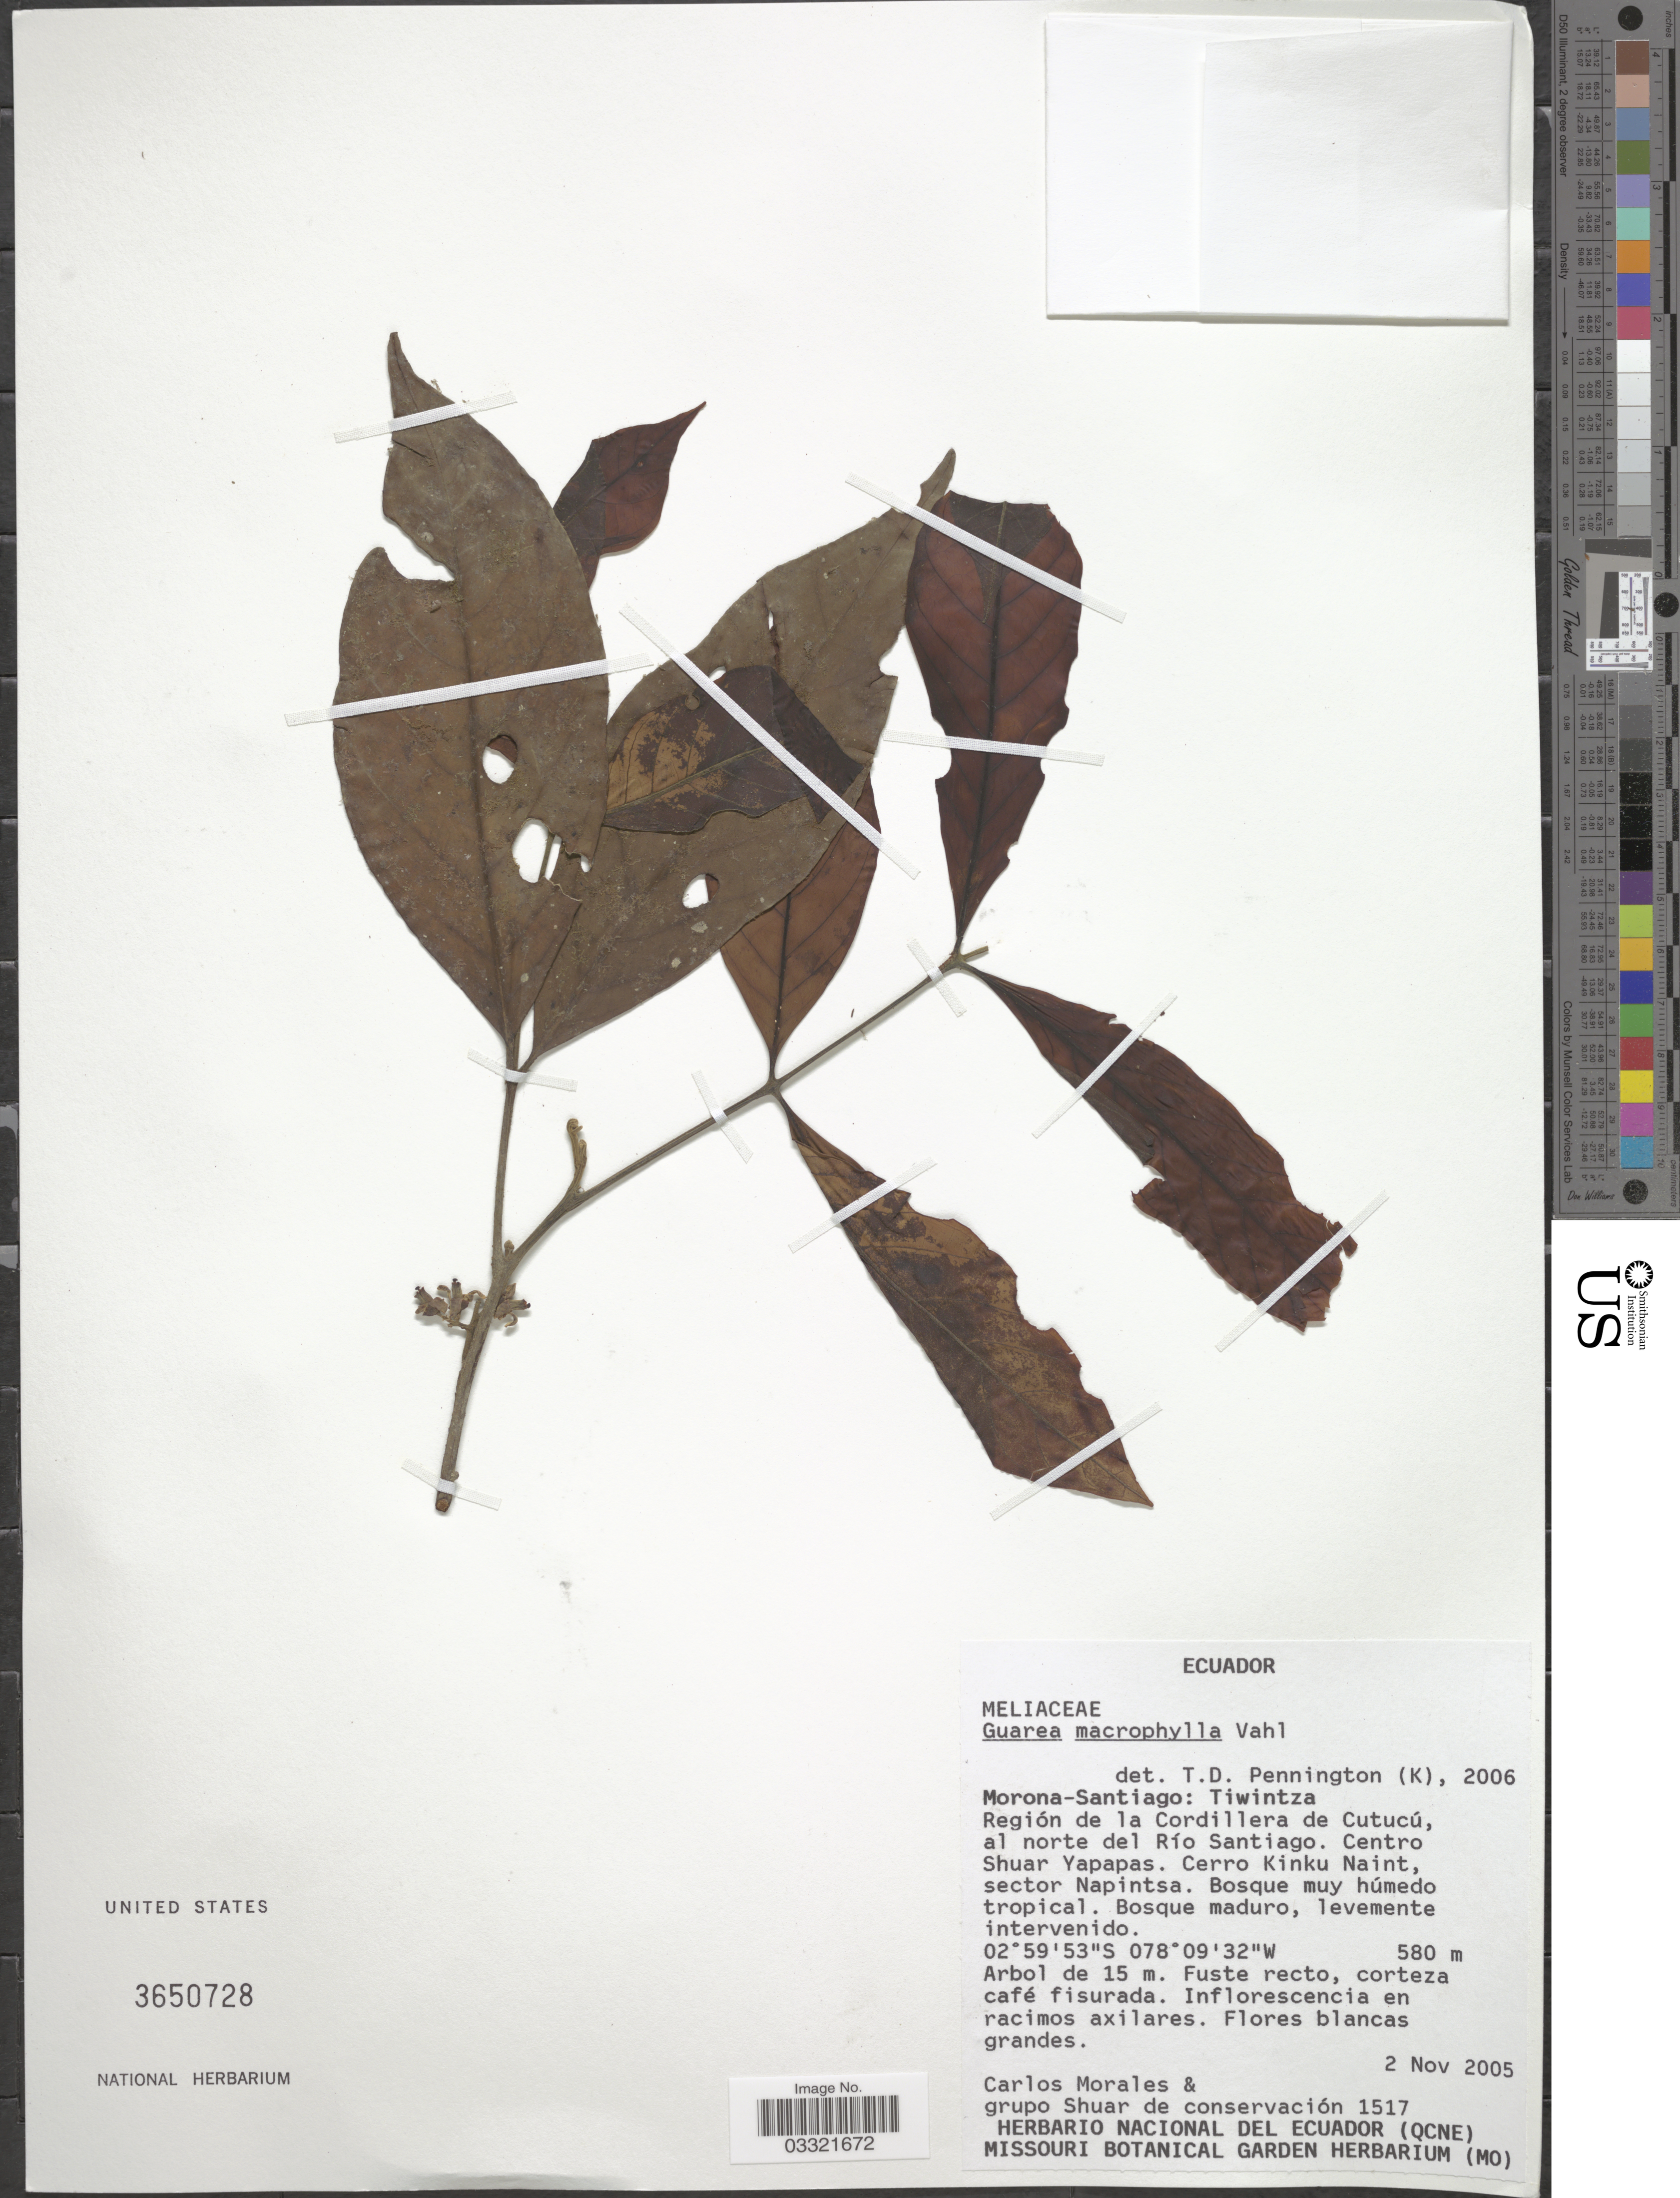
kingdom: Plantae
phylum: Tracheophyta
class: Magnoliopsida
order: Sapindales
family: Meliaceae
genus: Guarea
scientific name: Guarea macrophylla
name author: Vahl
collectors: C. Morales & Grupo Shuar de conservación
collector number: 1517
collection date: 2005-11-02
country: Ecuador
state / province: Morona-Santiago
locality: Tiwintza. Región de la Cordillera de Cutucú, al norte del Río Santiago. Centro Shuar Yapapas. Cerro Kinku Naint, sector Napintsa.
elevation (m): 580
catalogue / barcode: US 3650728